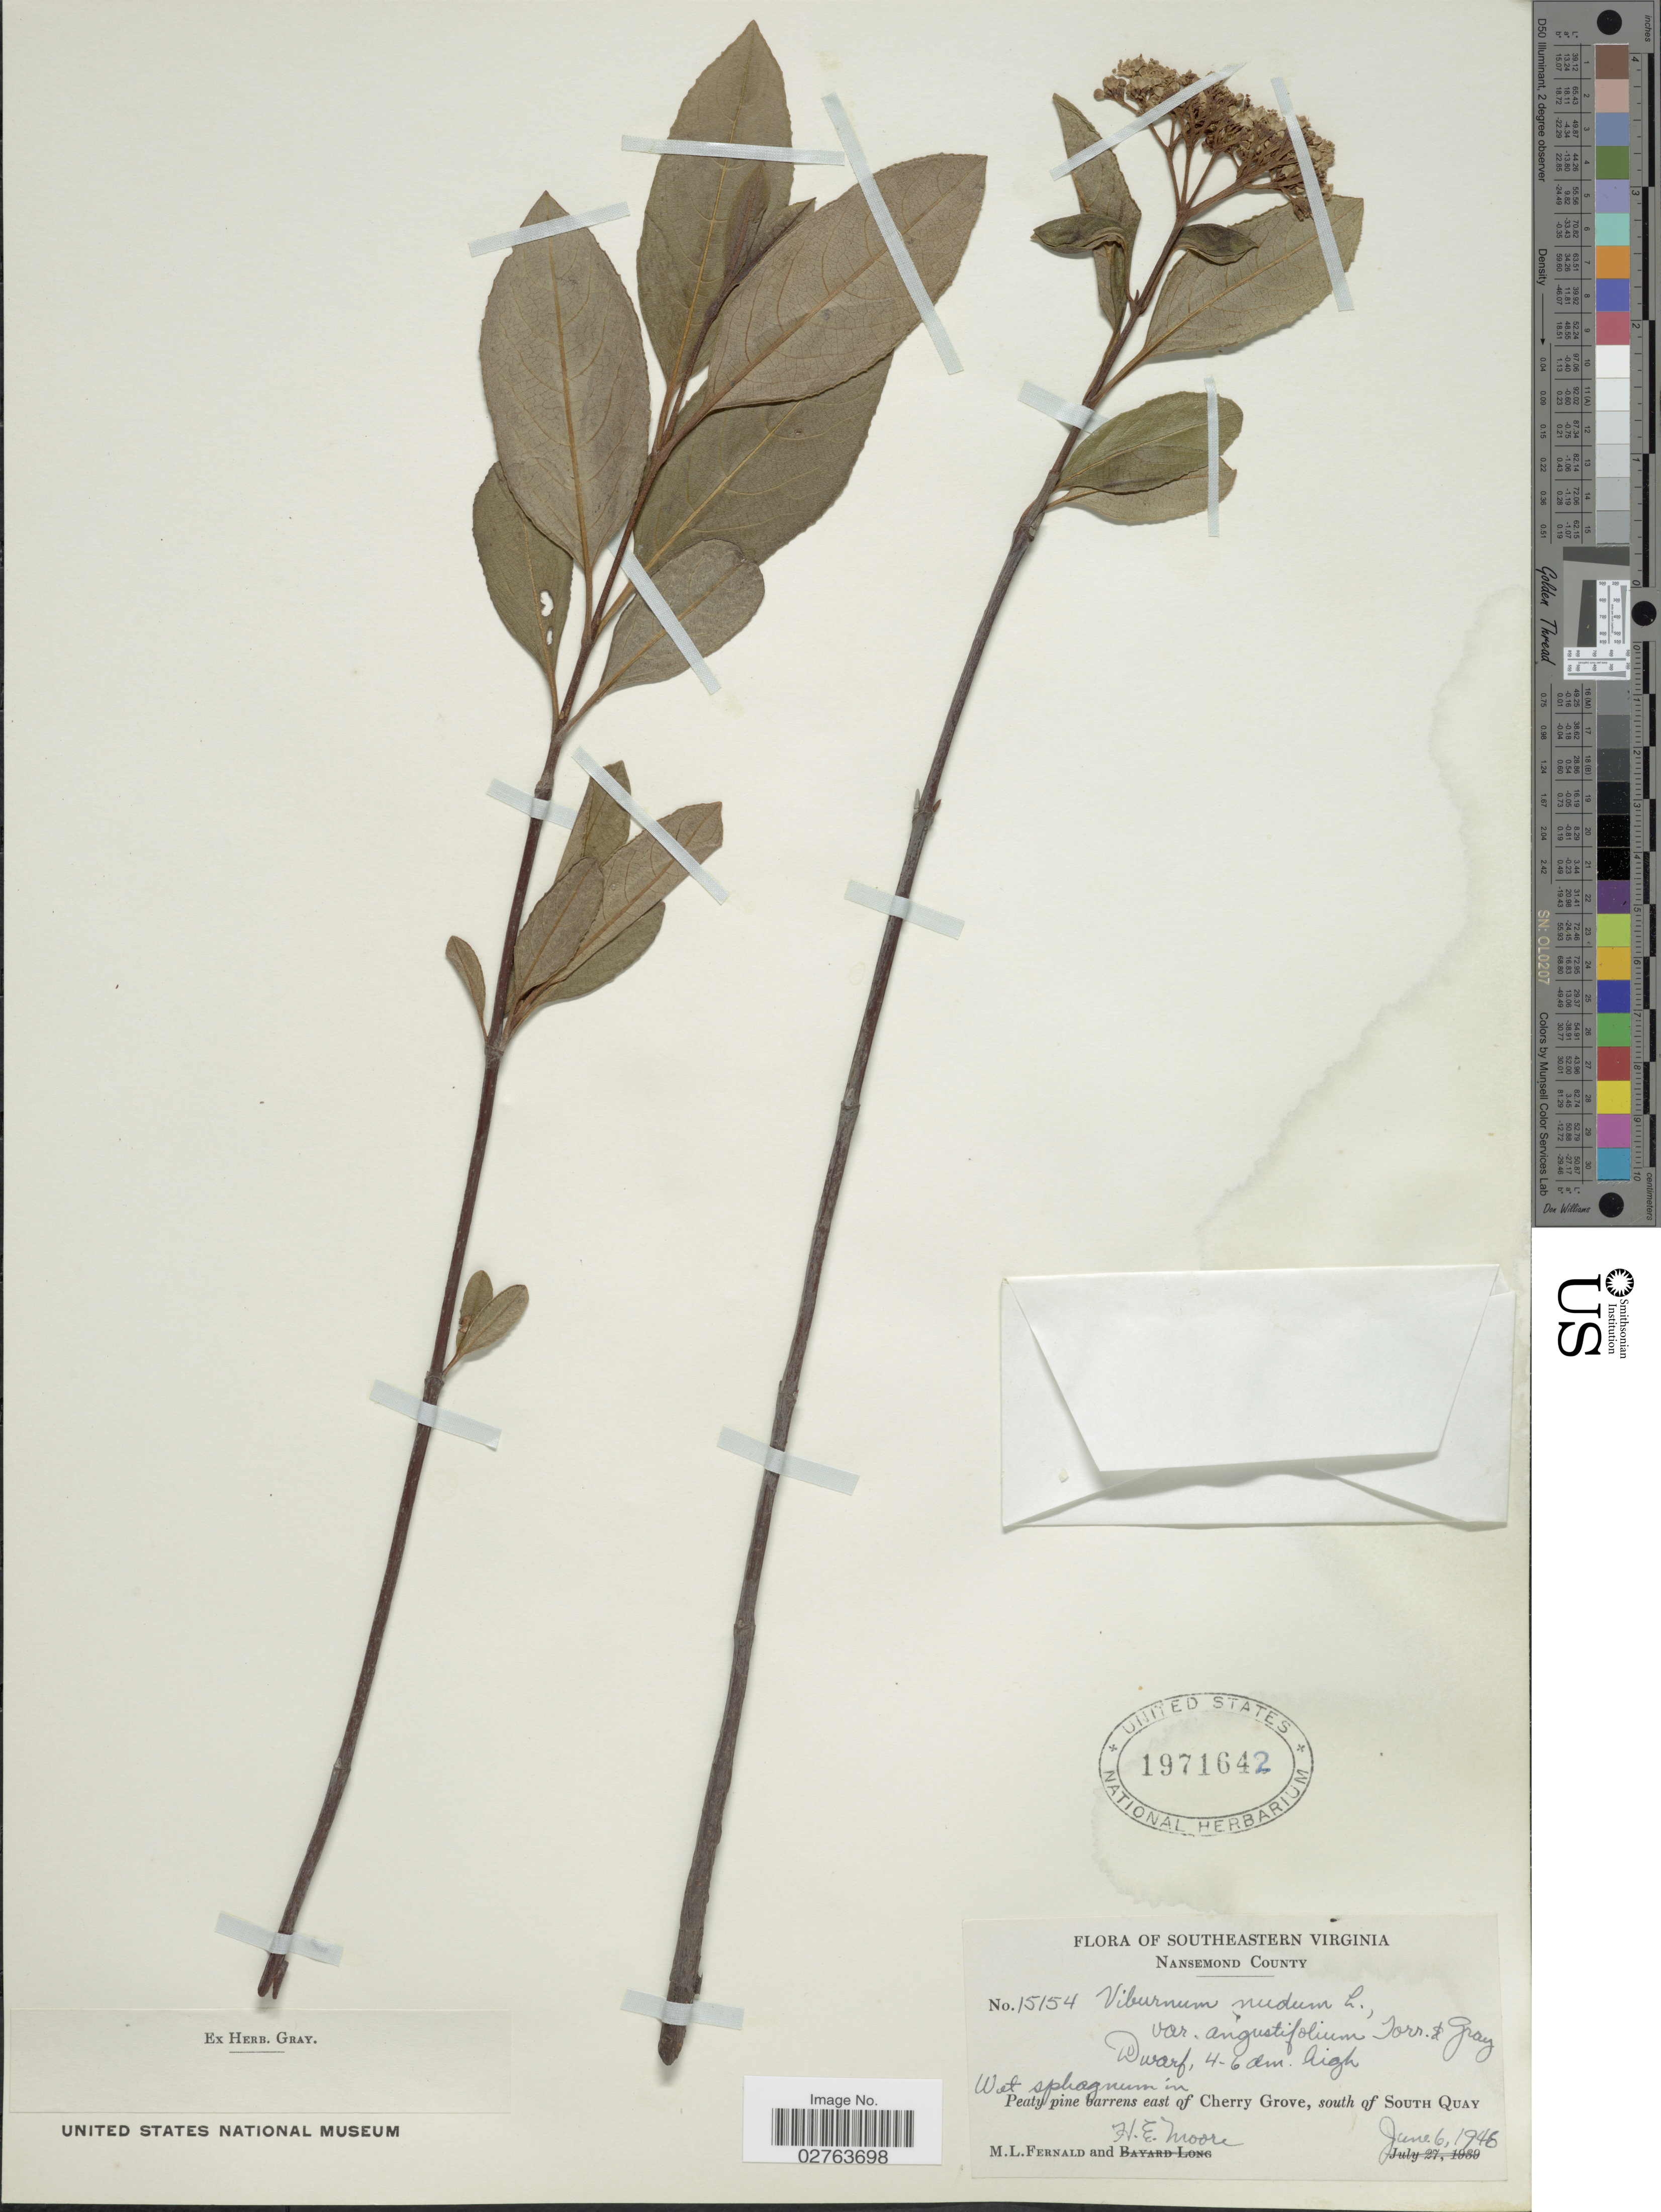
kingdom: Plantae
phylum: Tracheophyta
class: Magnoliopsida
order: Dipsacales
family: Viburnaceae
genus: Viburnum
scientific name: Viburnum nudum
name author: L.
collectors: M. L. Fernald & H. Moore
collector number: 15154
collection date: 1948-06-06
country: United States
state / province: Virginia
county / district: City of Suffolk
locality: Southeastern Virginia. Nansemond County. Peaty pine barrens east of Cherry Grove, south of South Quay.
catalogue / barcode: US 1971642